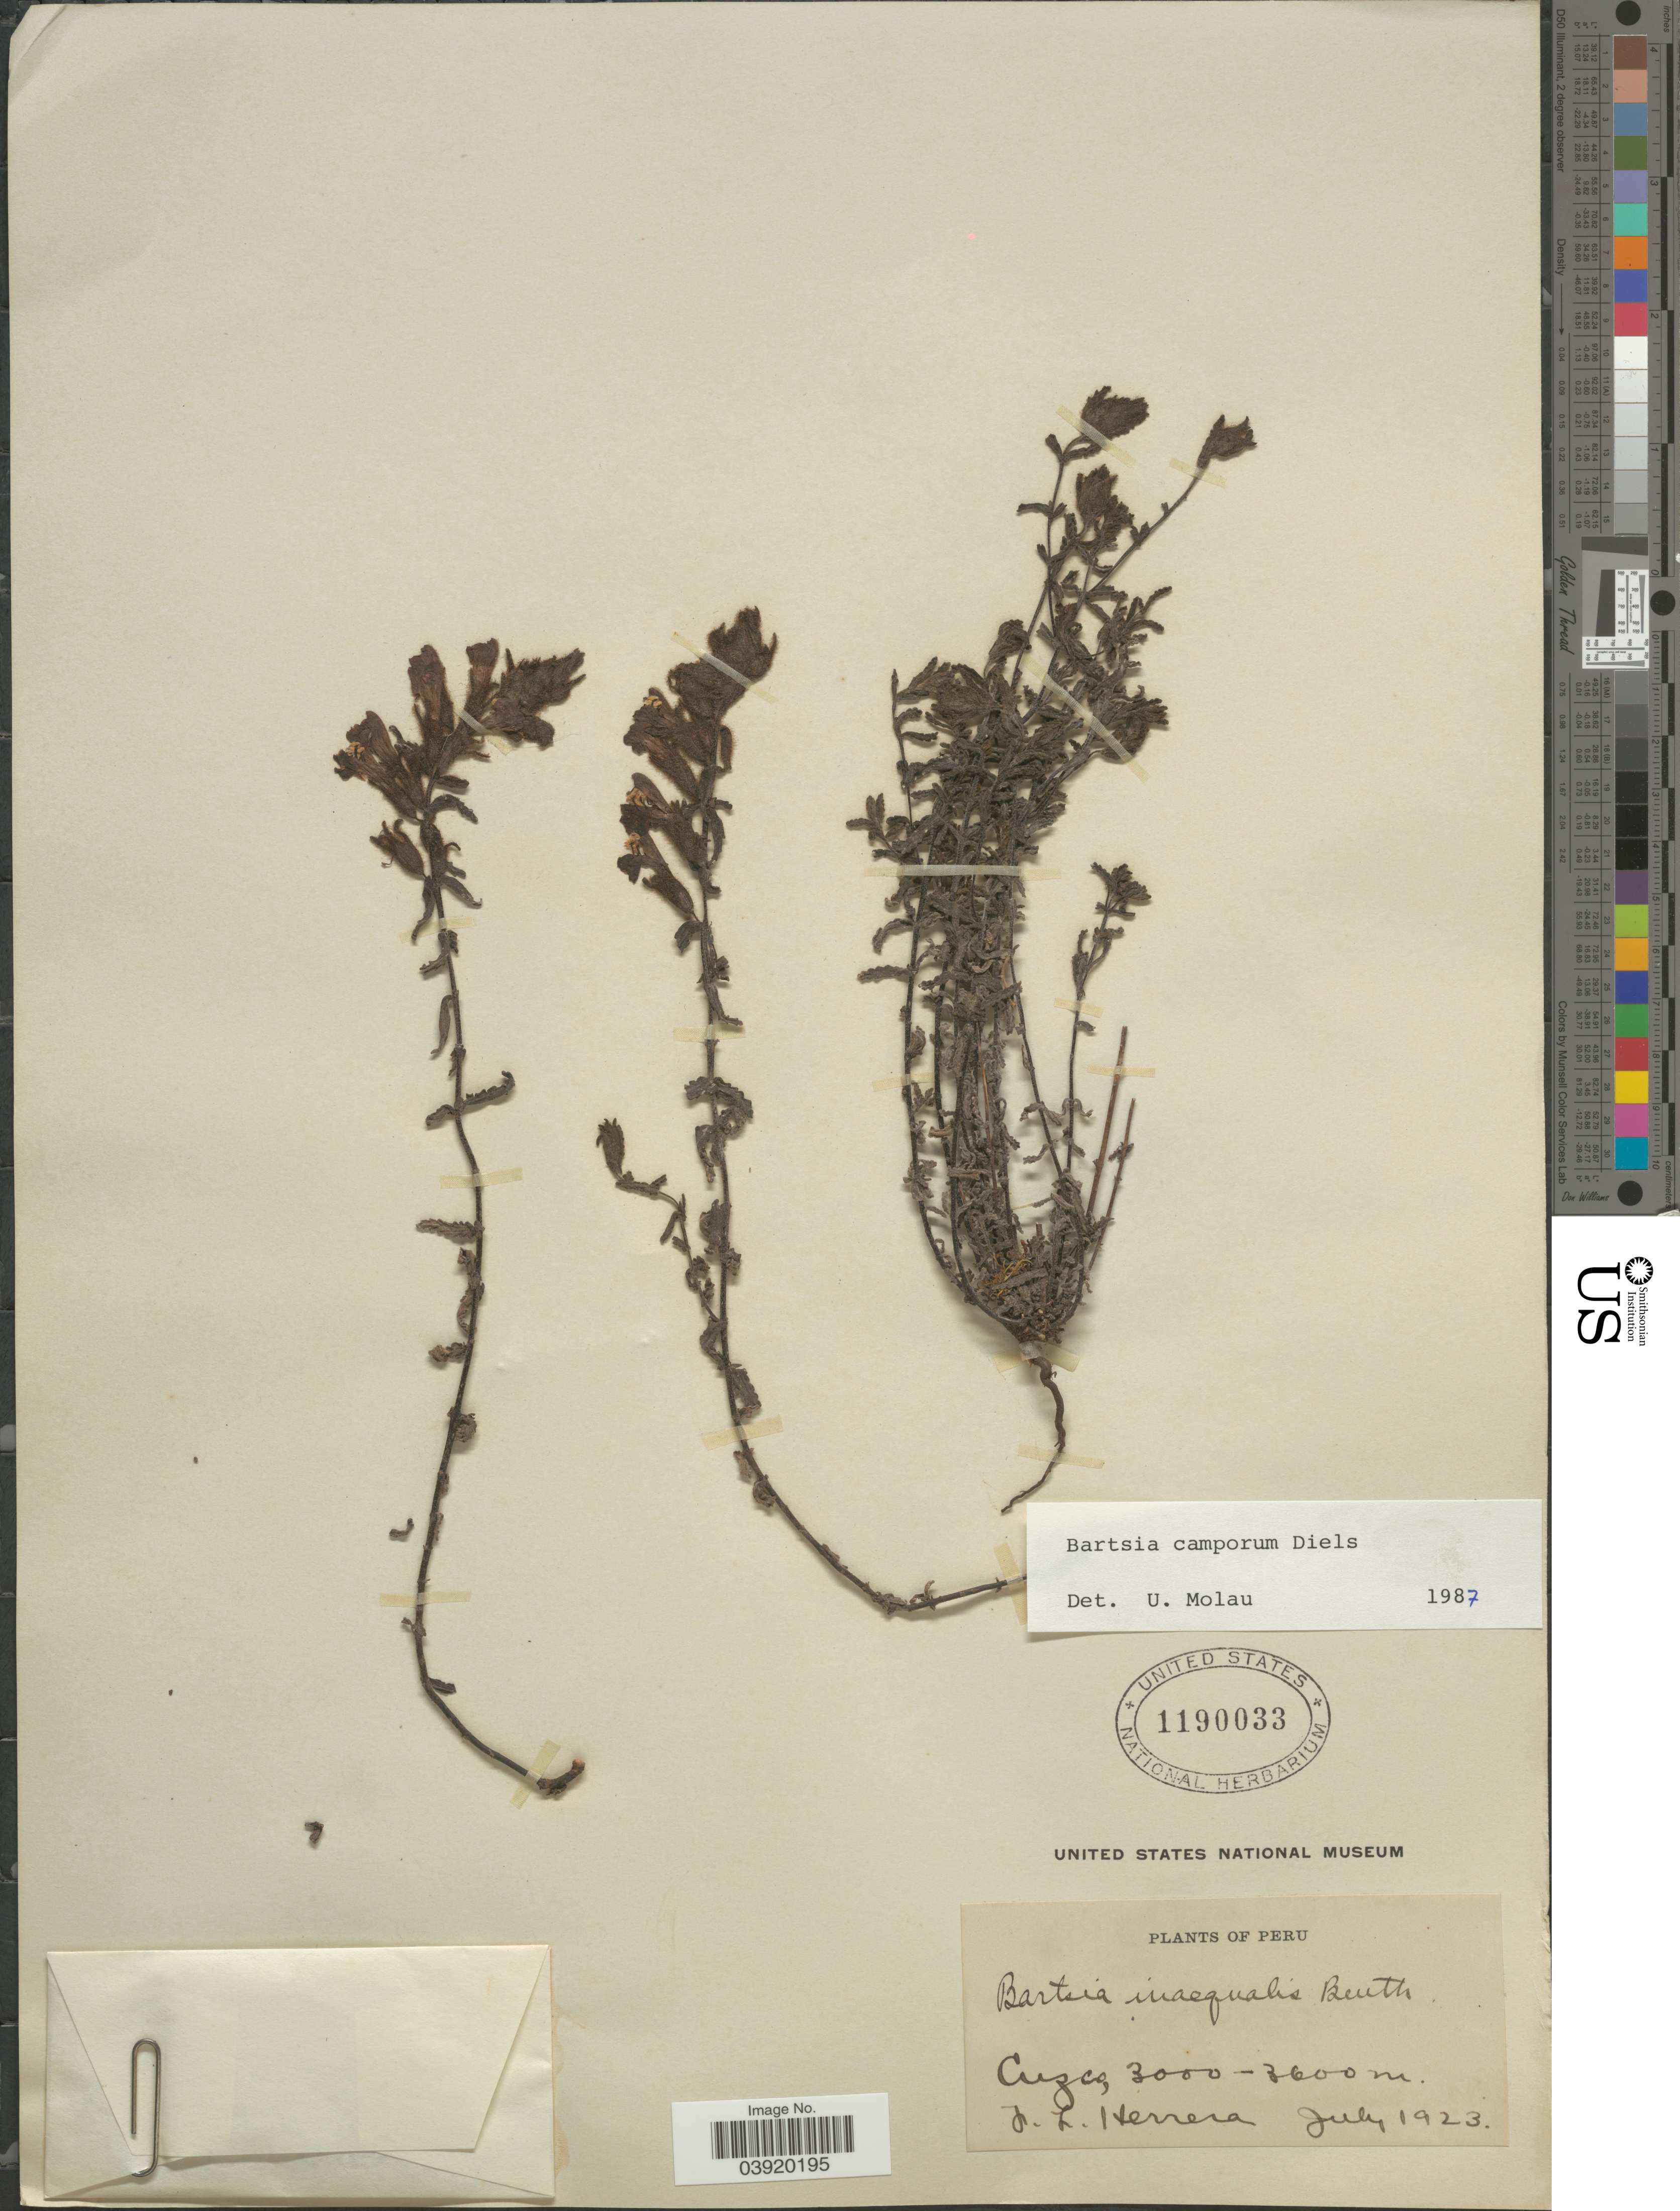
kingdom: Plantae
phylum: Tracheophyta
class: Magnoliopsida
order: Lamiales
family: Orobanchaceae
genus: Bartsia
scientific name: Bartsia camporum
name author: Diels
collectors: F. L. Herrera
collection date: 1923-07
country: Peru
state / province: Cusco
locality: Cuzco.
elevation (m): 3000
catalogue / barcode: US 1190033